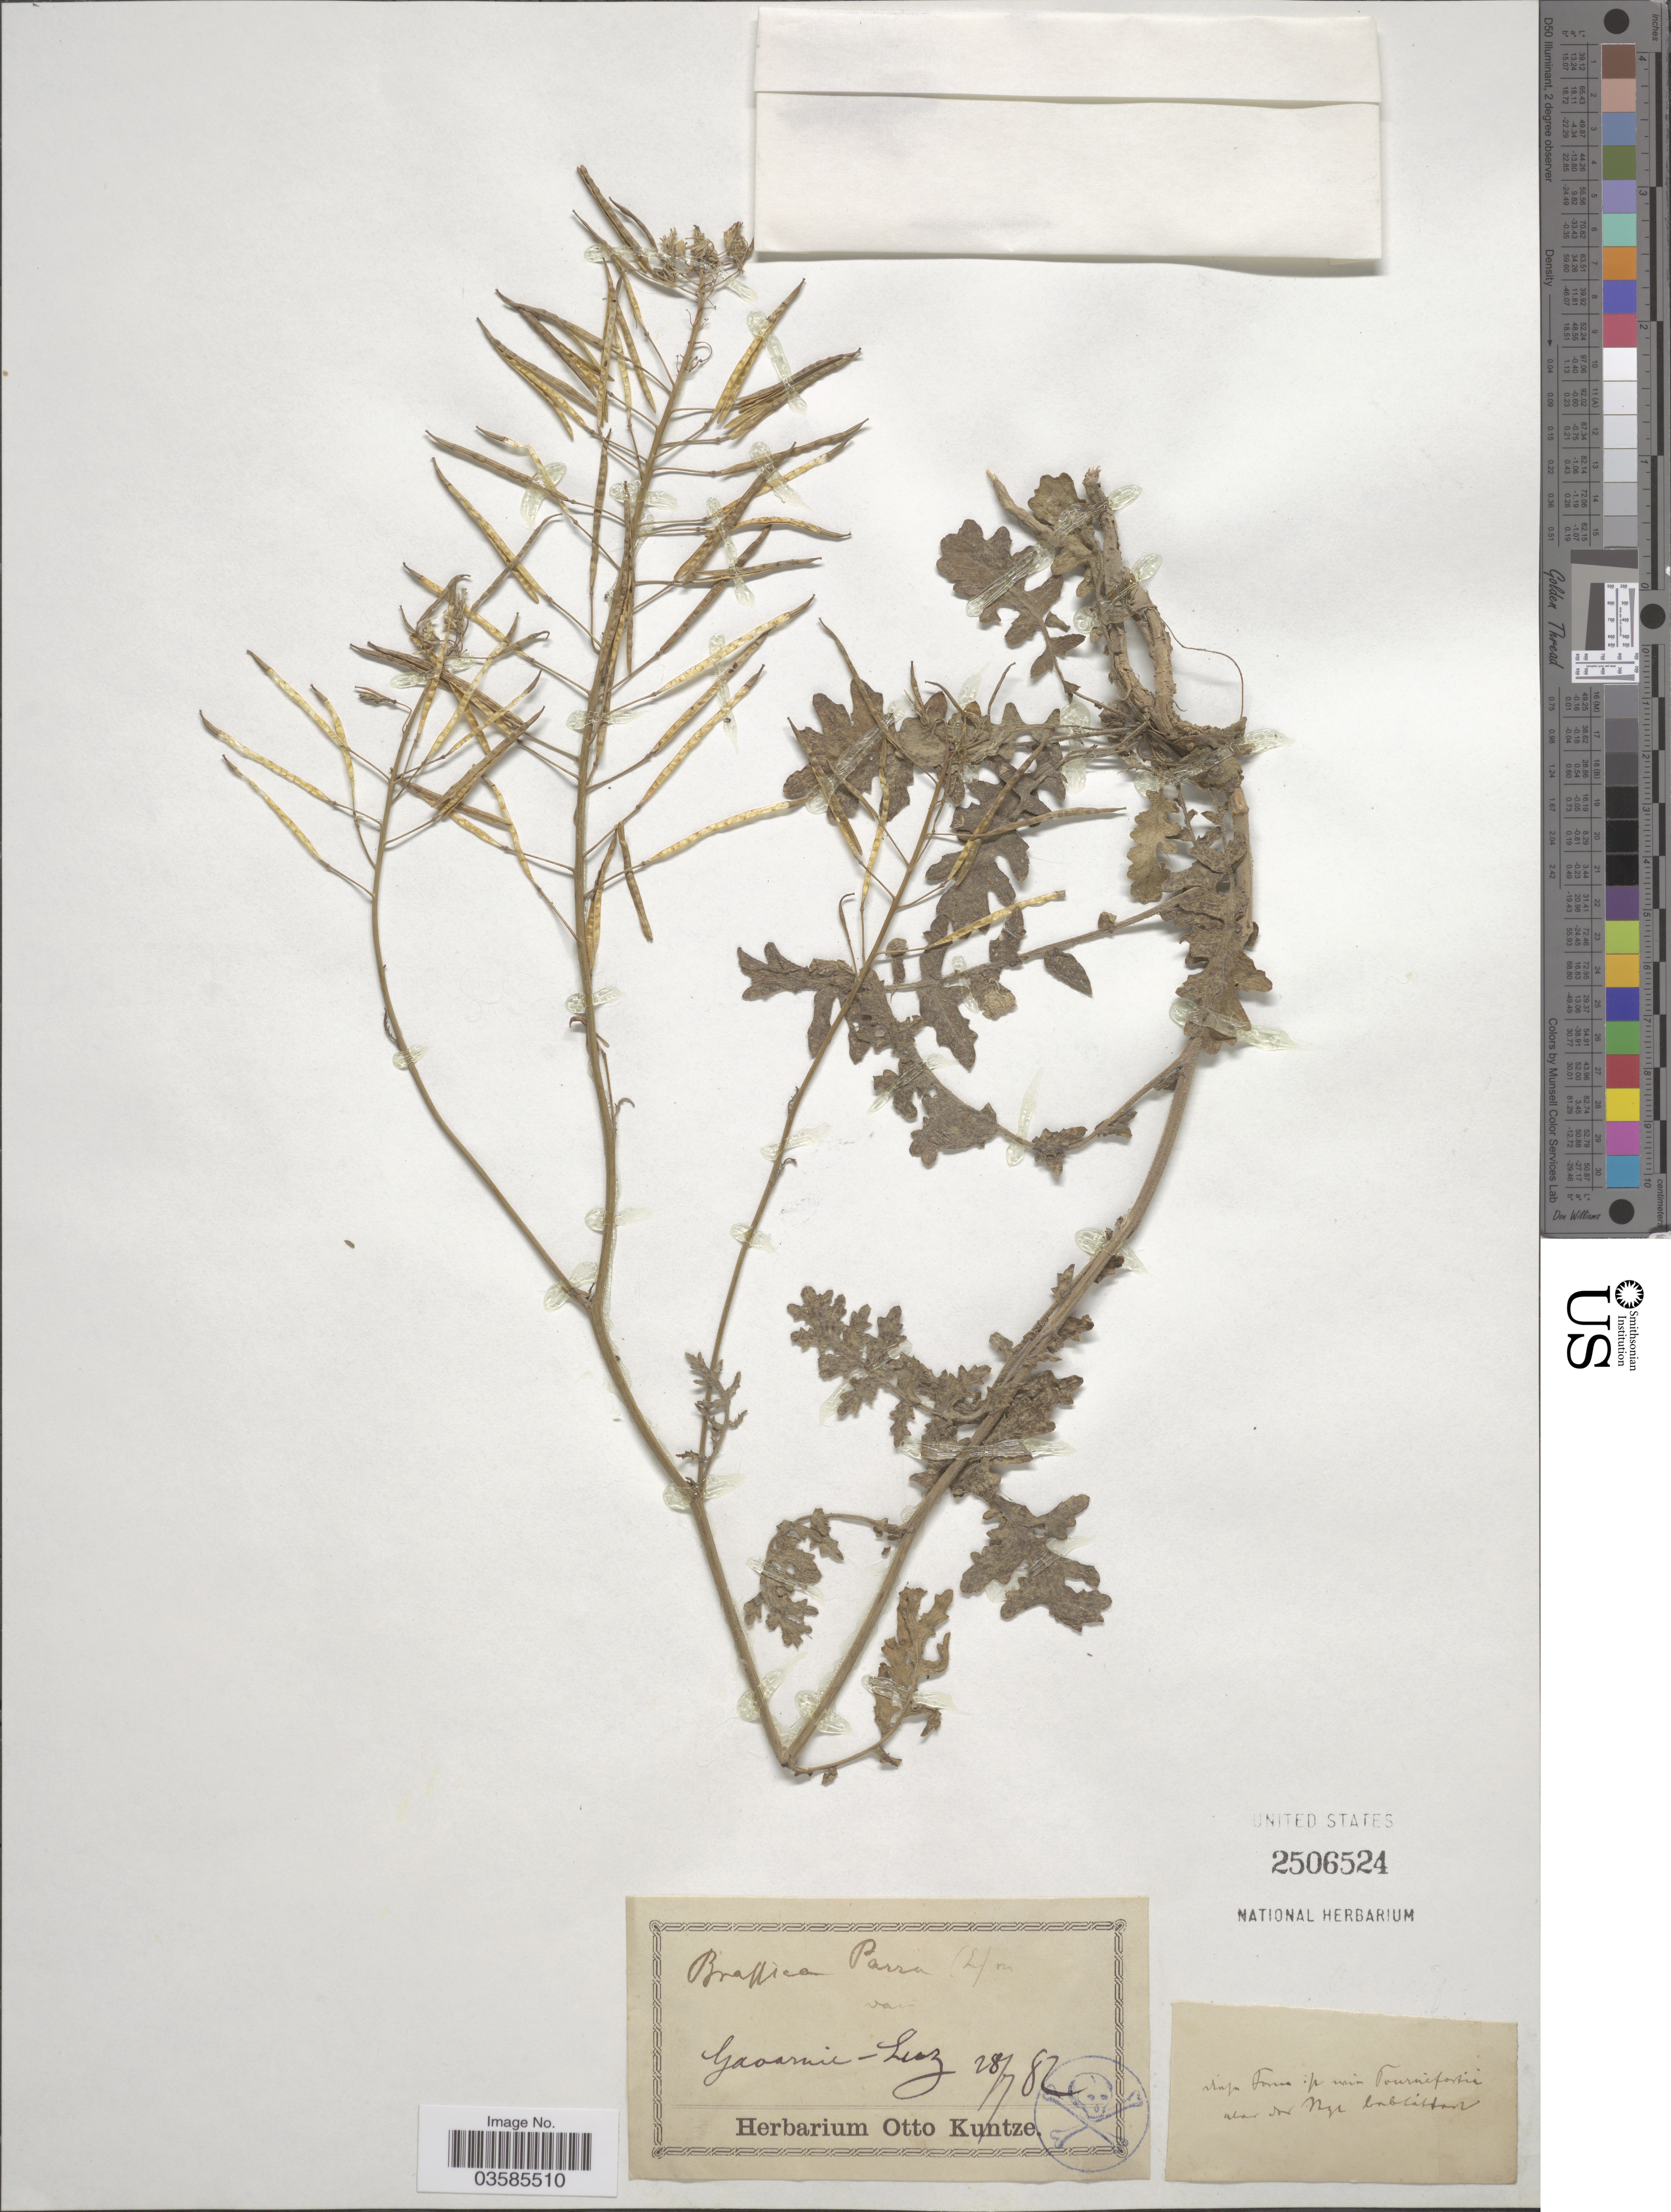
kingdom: Plantae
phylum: Tracheophyta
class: Magnoliopsida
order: Brassicales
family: Brassicaceae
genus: Brassica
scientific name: Brassica parra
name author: Durand & Schinz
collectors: ex herb. Otto Kuntze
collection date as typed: Transcribed d/m/y: 28/7/82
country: France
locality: Gavarnie-Liar. [interpreted]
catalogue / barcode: US 2506524